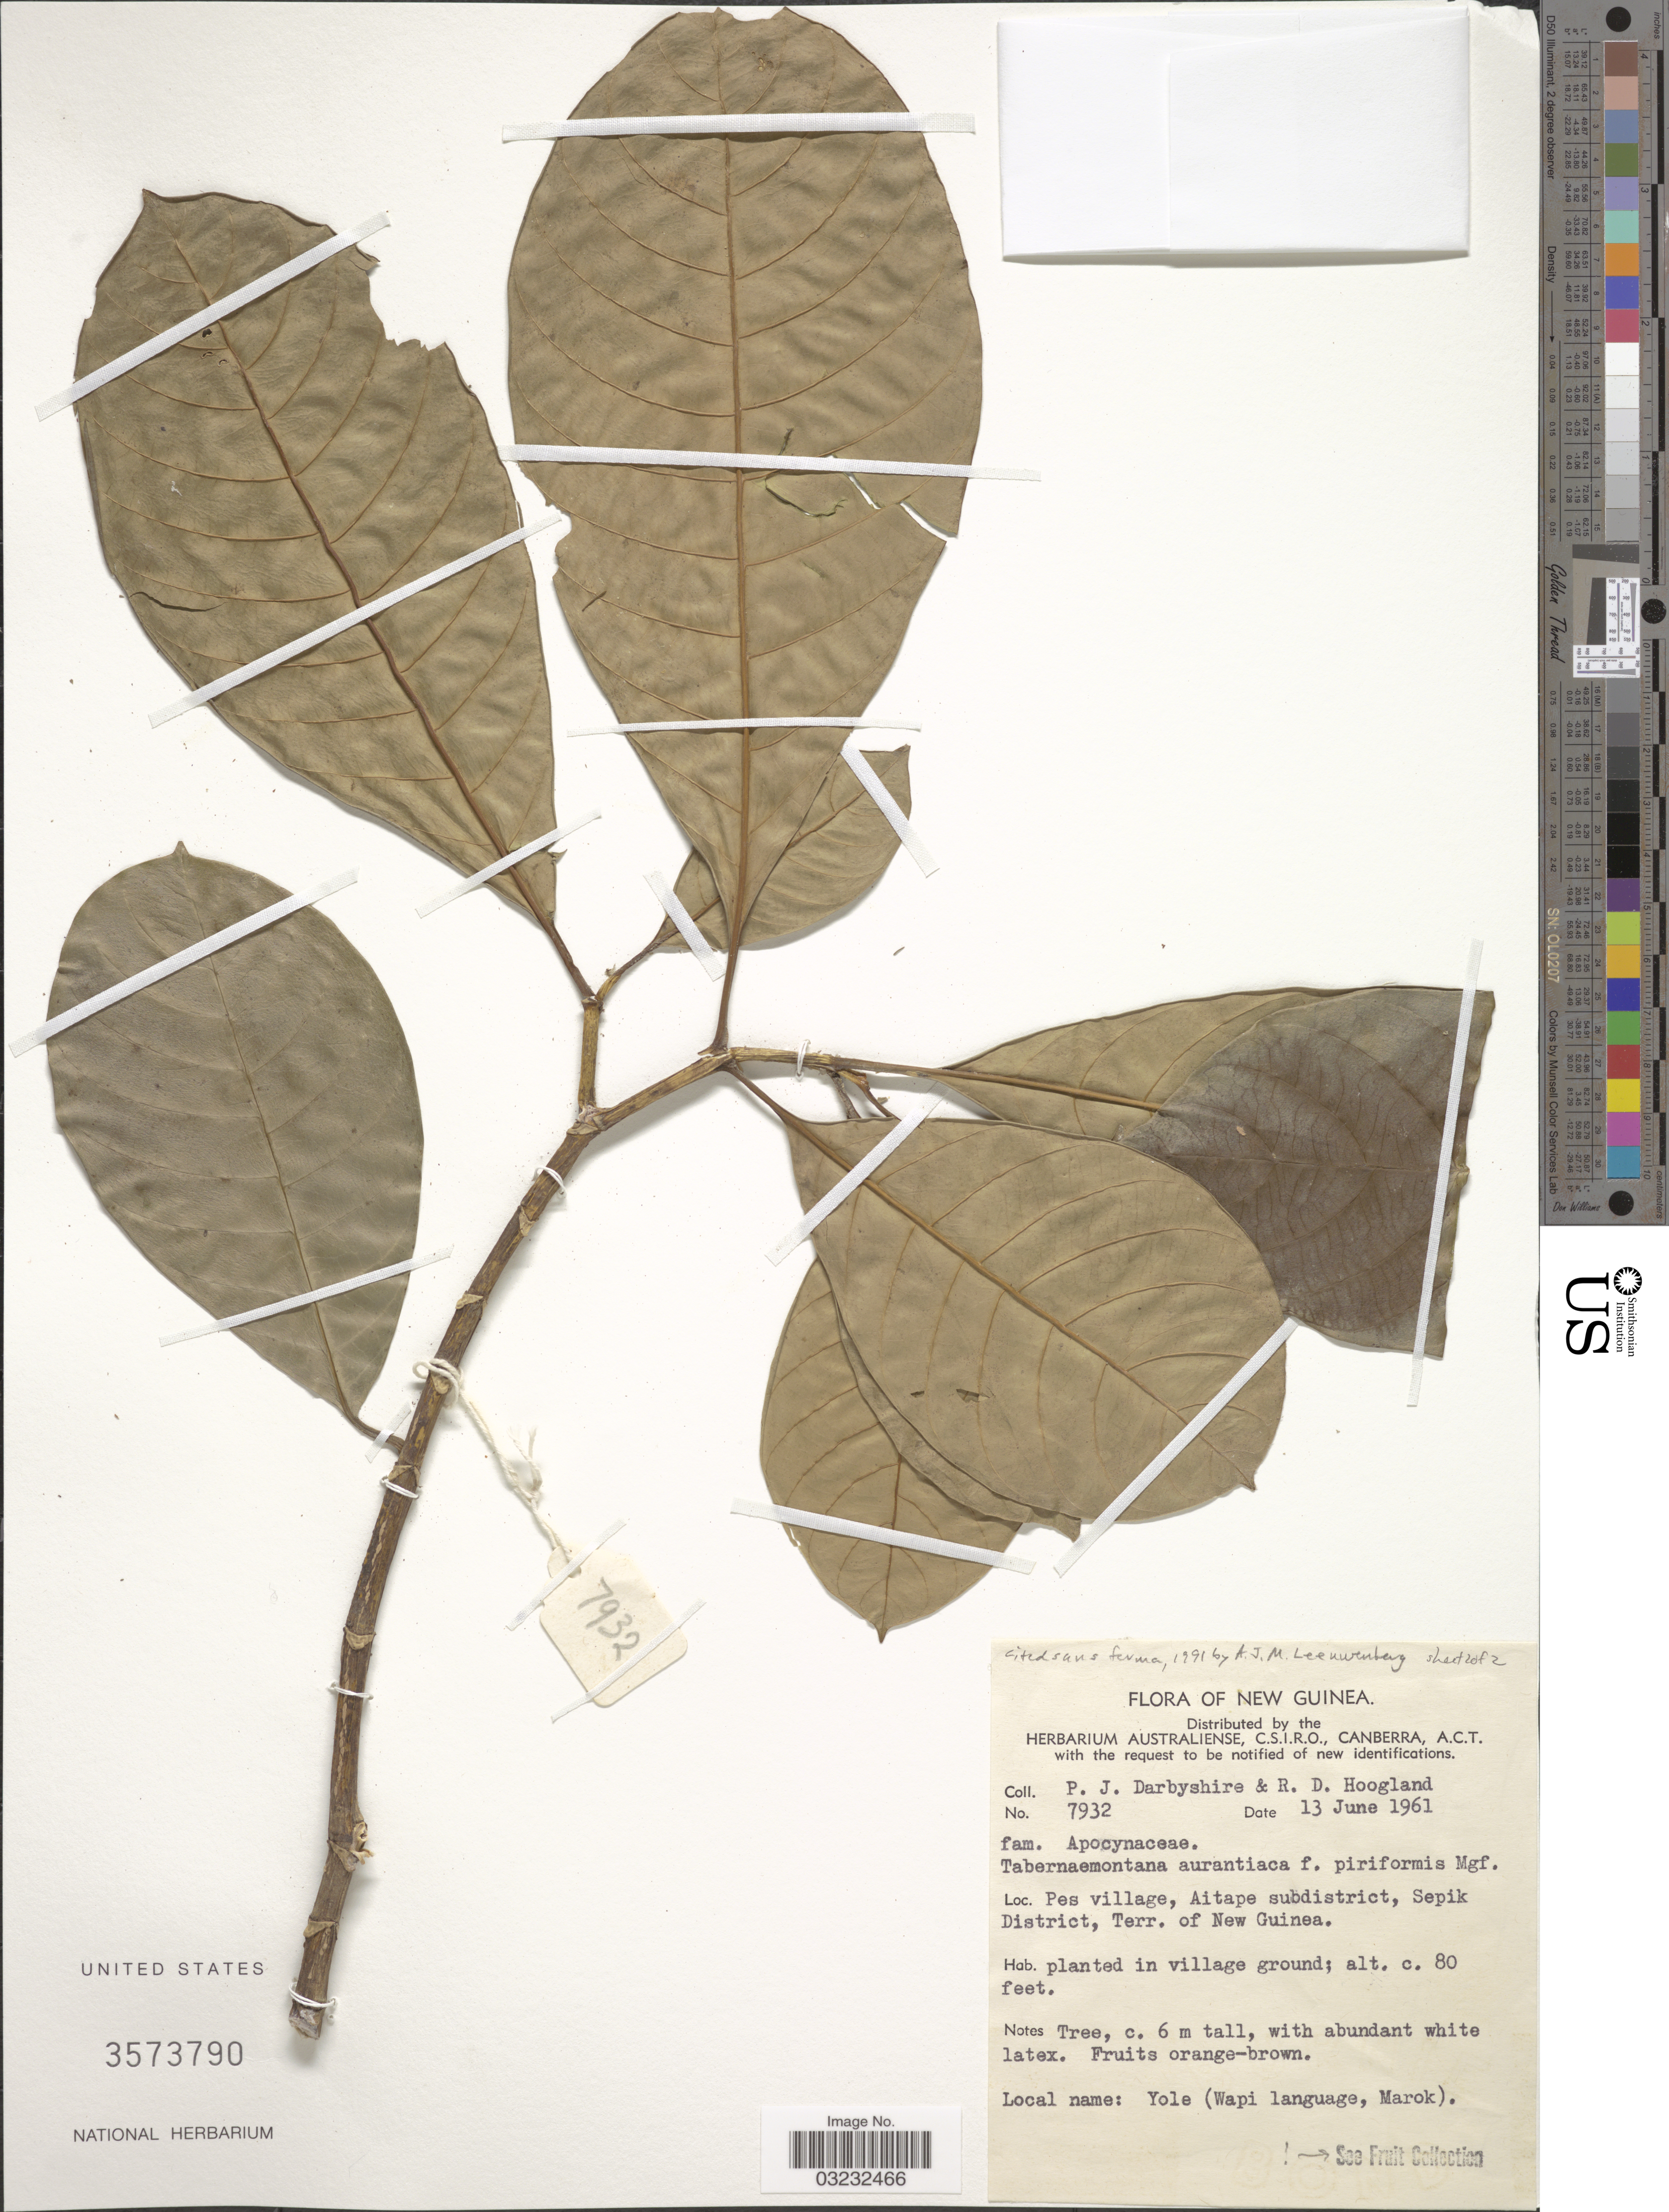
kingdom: Plantae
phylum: Tracheophyta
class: Magnoliopsida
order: Gentianales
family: Apocynaceae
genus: Tabernaemontana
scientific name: Tabernaemontana aurantiaca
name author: Gaudich.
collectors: P. Darbyshire & R. D. Hoogland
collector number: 7932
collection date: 1961-06-13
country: Papua New Guinea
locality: New Guinea, Pes village, Aitape subdistrict, Sepik District, Terr. of New Guinea.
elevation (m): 24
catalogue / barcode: US 3573790